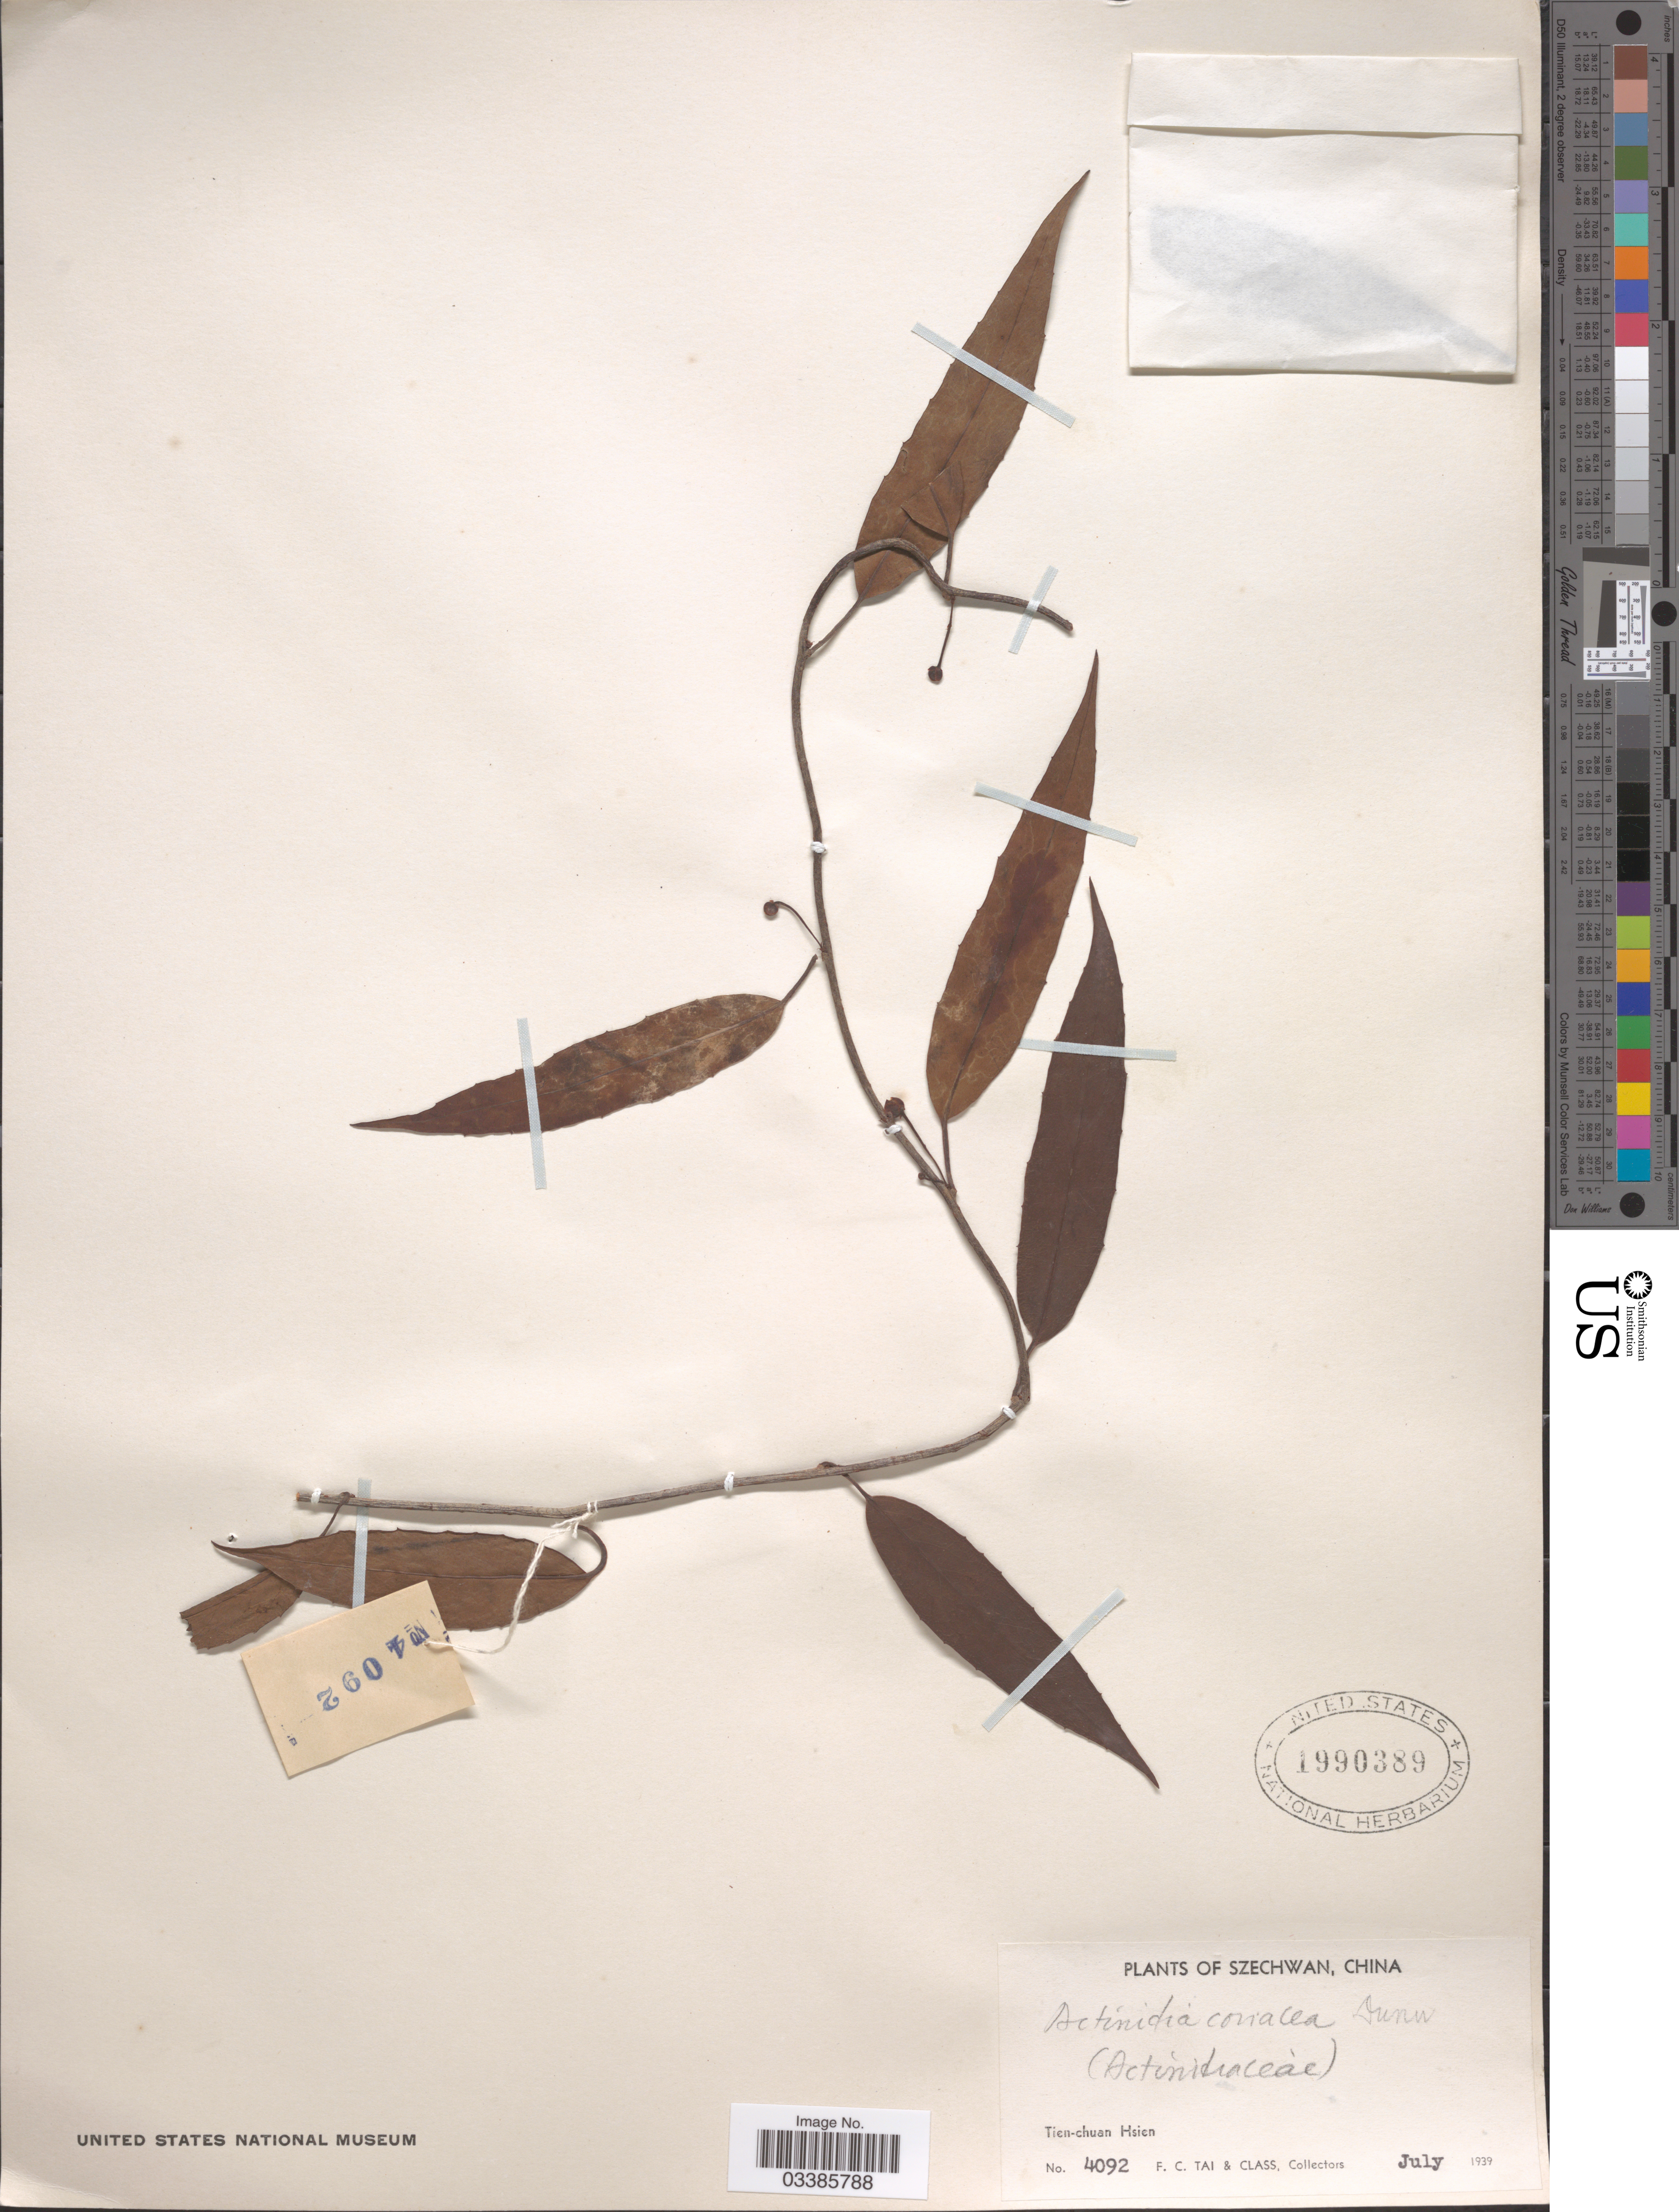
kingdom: Plantae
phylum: Tracheophyta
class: Magnoliopsida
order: Ericales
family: Actinidiaceae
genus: Actinidia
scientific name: Actinidia coriacea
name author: (Finet & Gagnep.) Dunn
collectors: F. Tai & Class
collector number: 4092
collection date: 1939-07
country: China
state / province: Sichuan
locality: Szechwan. Tien-chuan Hsien.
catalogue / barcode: US 1990389